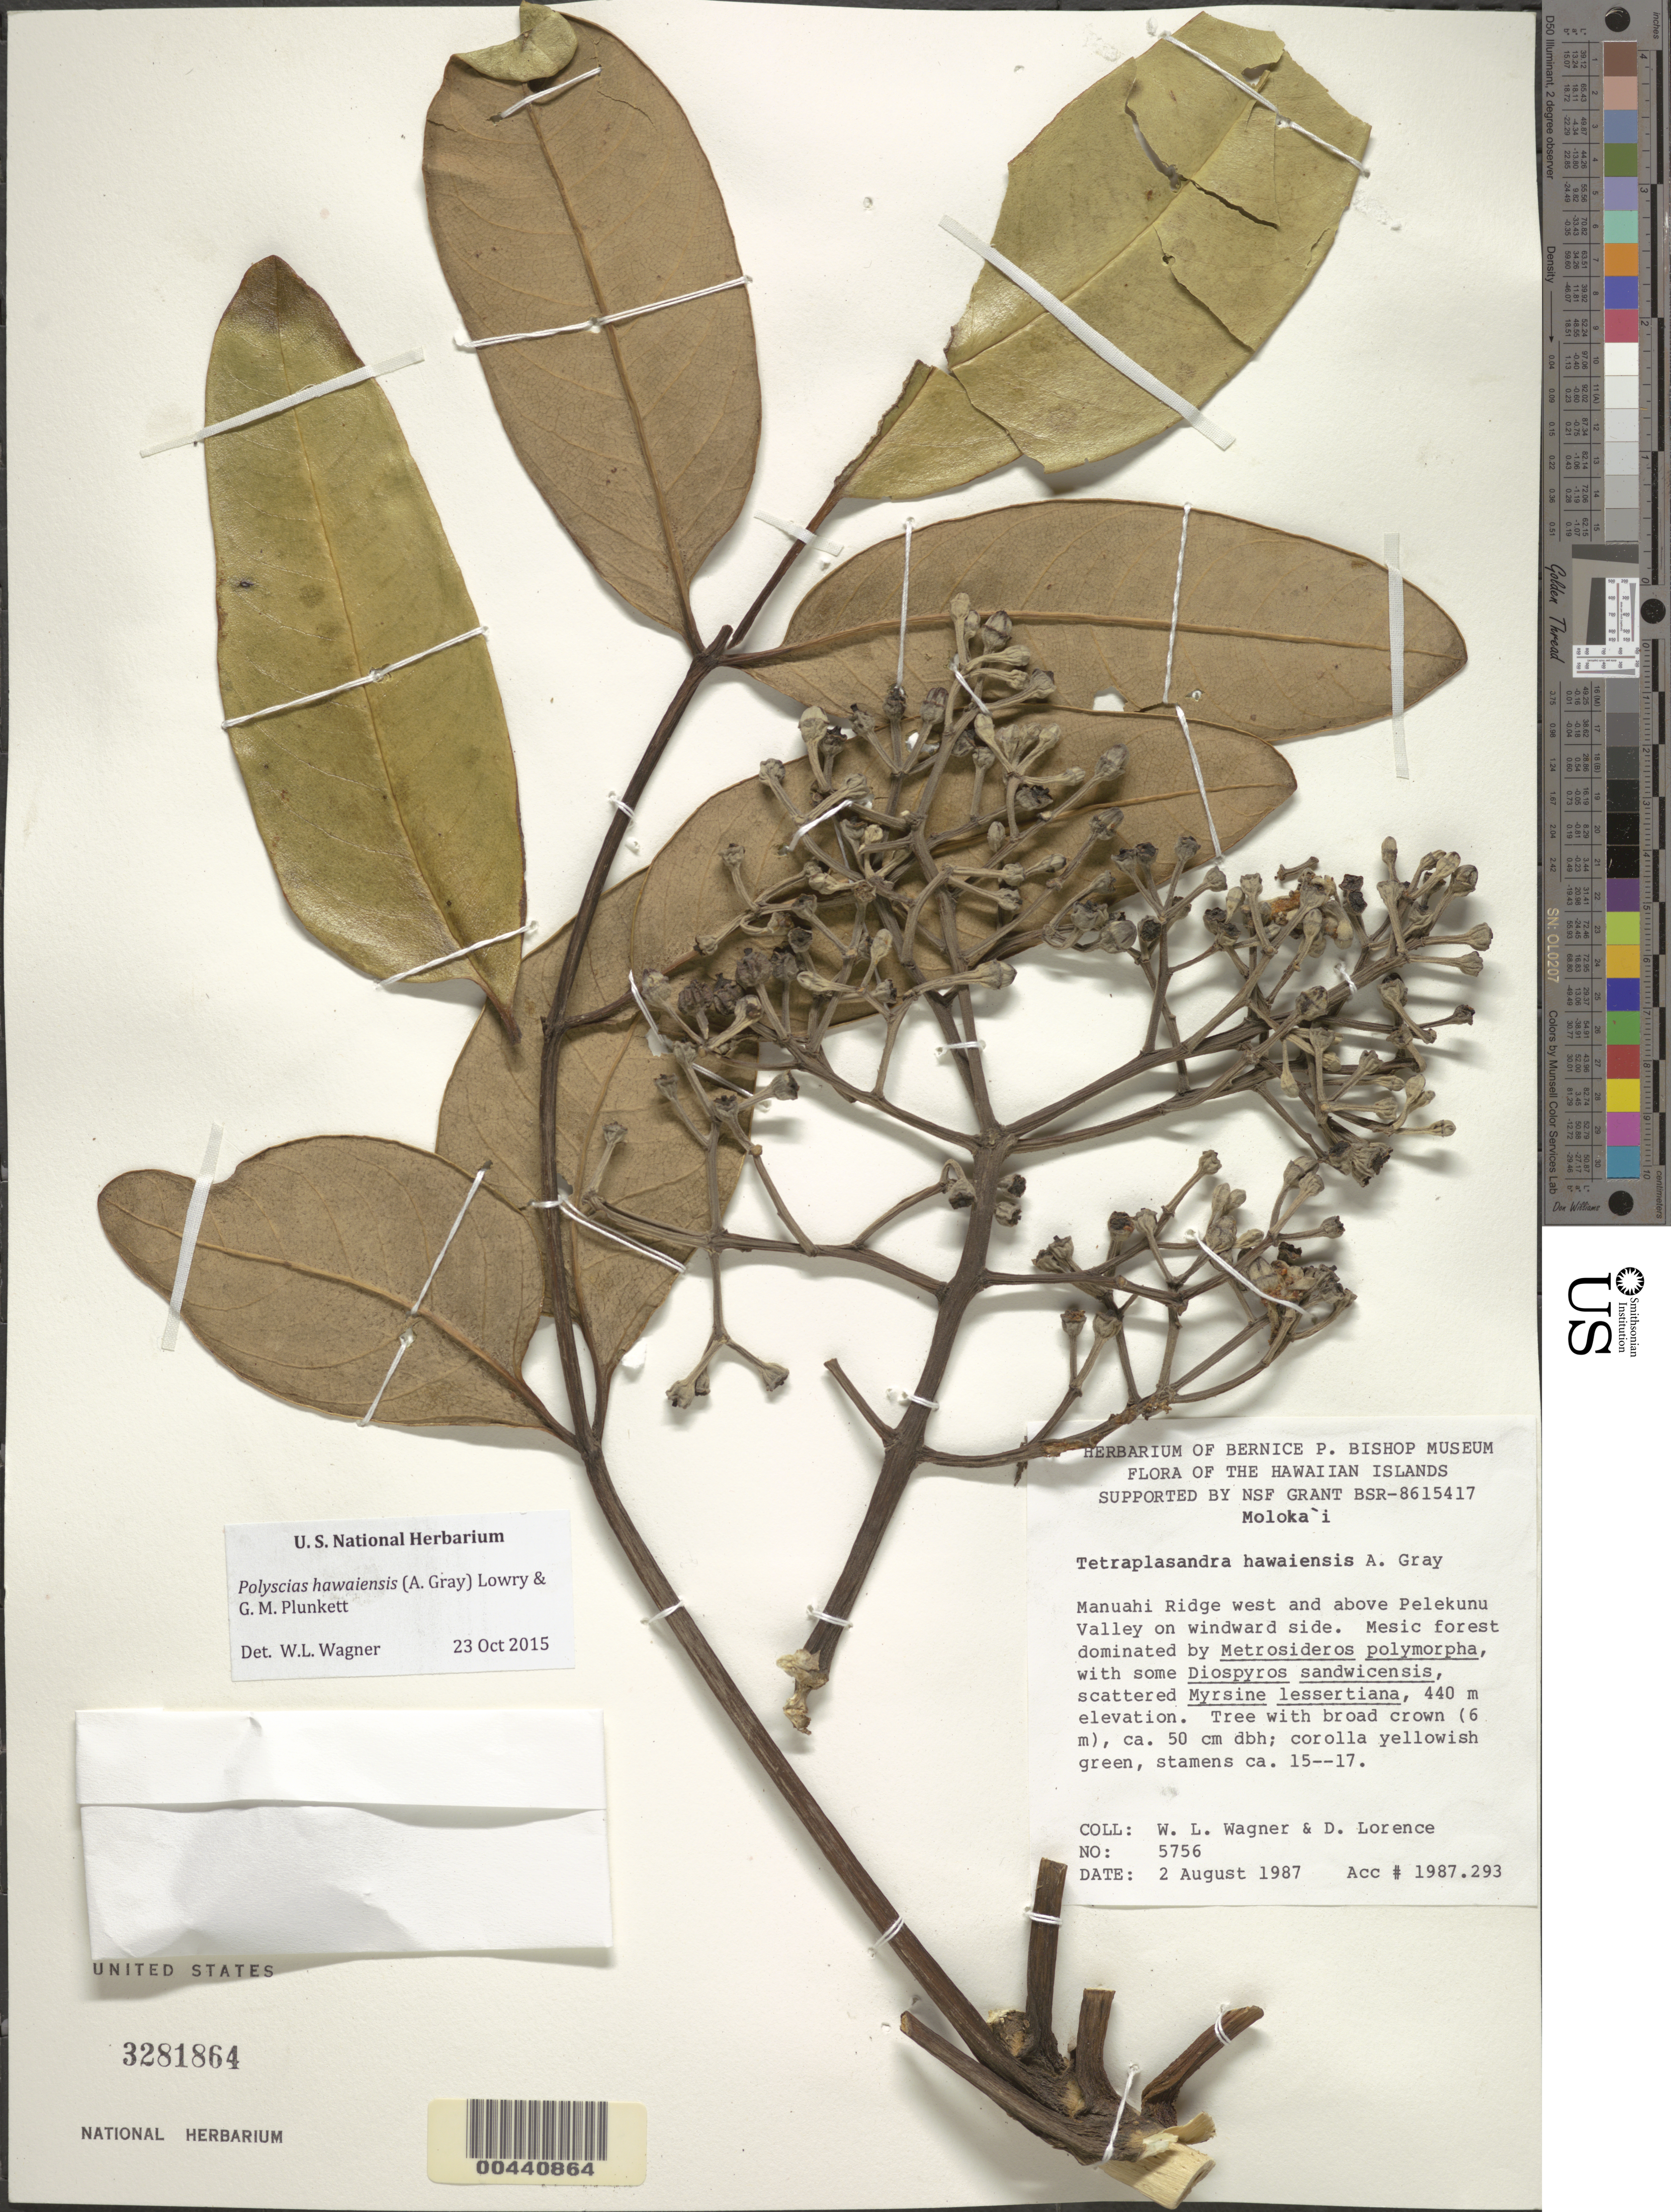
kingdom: Plantae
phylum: Tracheophyta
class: Magnoliopsida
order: Apiales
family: Araliaceae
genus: Polyscias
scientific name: Polyscias hawaiensis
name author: (A. Gray) Lowry & G. M. Plunkett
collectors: W. L. Wagner & D. Lorence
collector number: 5756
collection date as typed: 2 Aug 1987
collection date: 1987-08-02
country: United States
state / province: Hawaii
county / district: Maui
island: Moloka'i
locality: Manuahi Ridge west and above Pelekunu Valley on windward side.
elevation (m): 440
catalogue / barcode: US 3281864